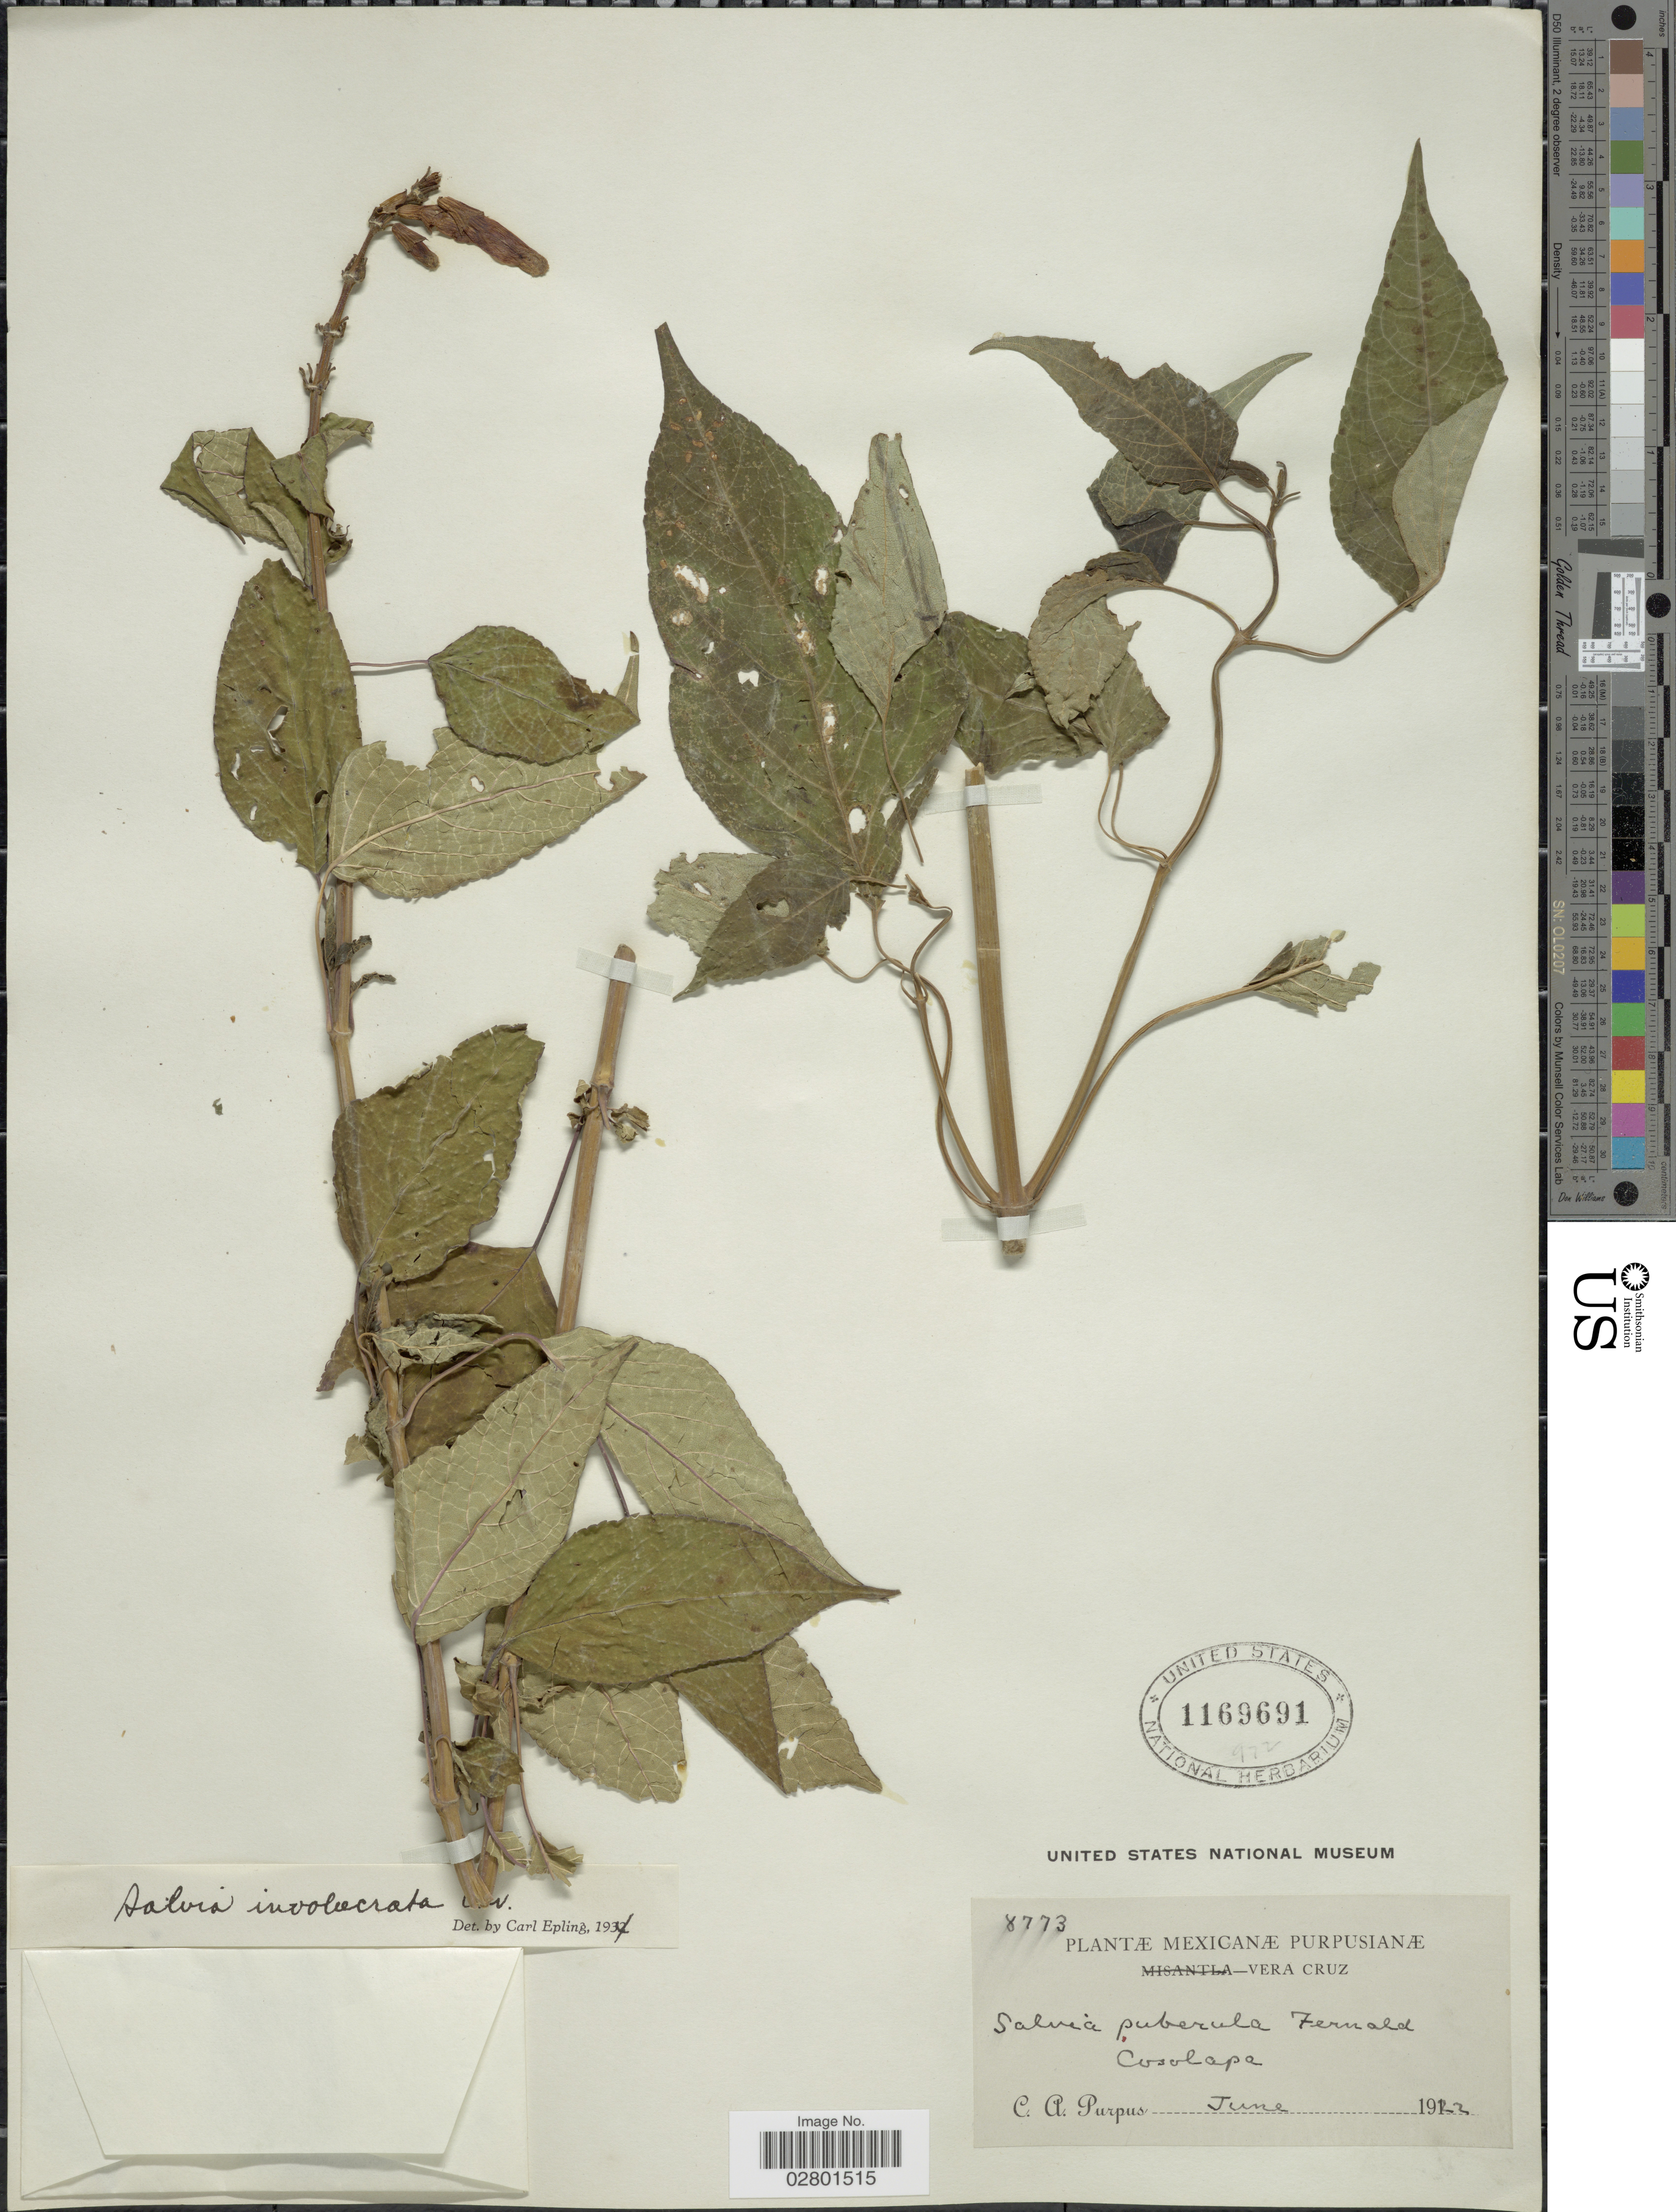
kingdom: Plantae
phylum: Tracheophyta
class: Magnoliopsida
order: Lamiales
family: Lamiaceae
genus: Salvia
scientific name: Salvia involucrata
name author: Cav.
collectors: C. A. Purpus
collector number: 8773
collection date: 1922-06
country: Mexico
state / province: Veracruz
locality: Vera Cruz, Cosolapa.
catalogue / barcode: US 1169691